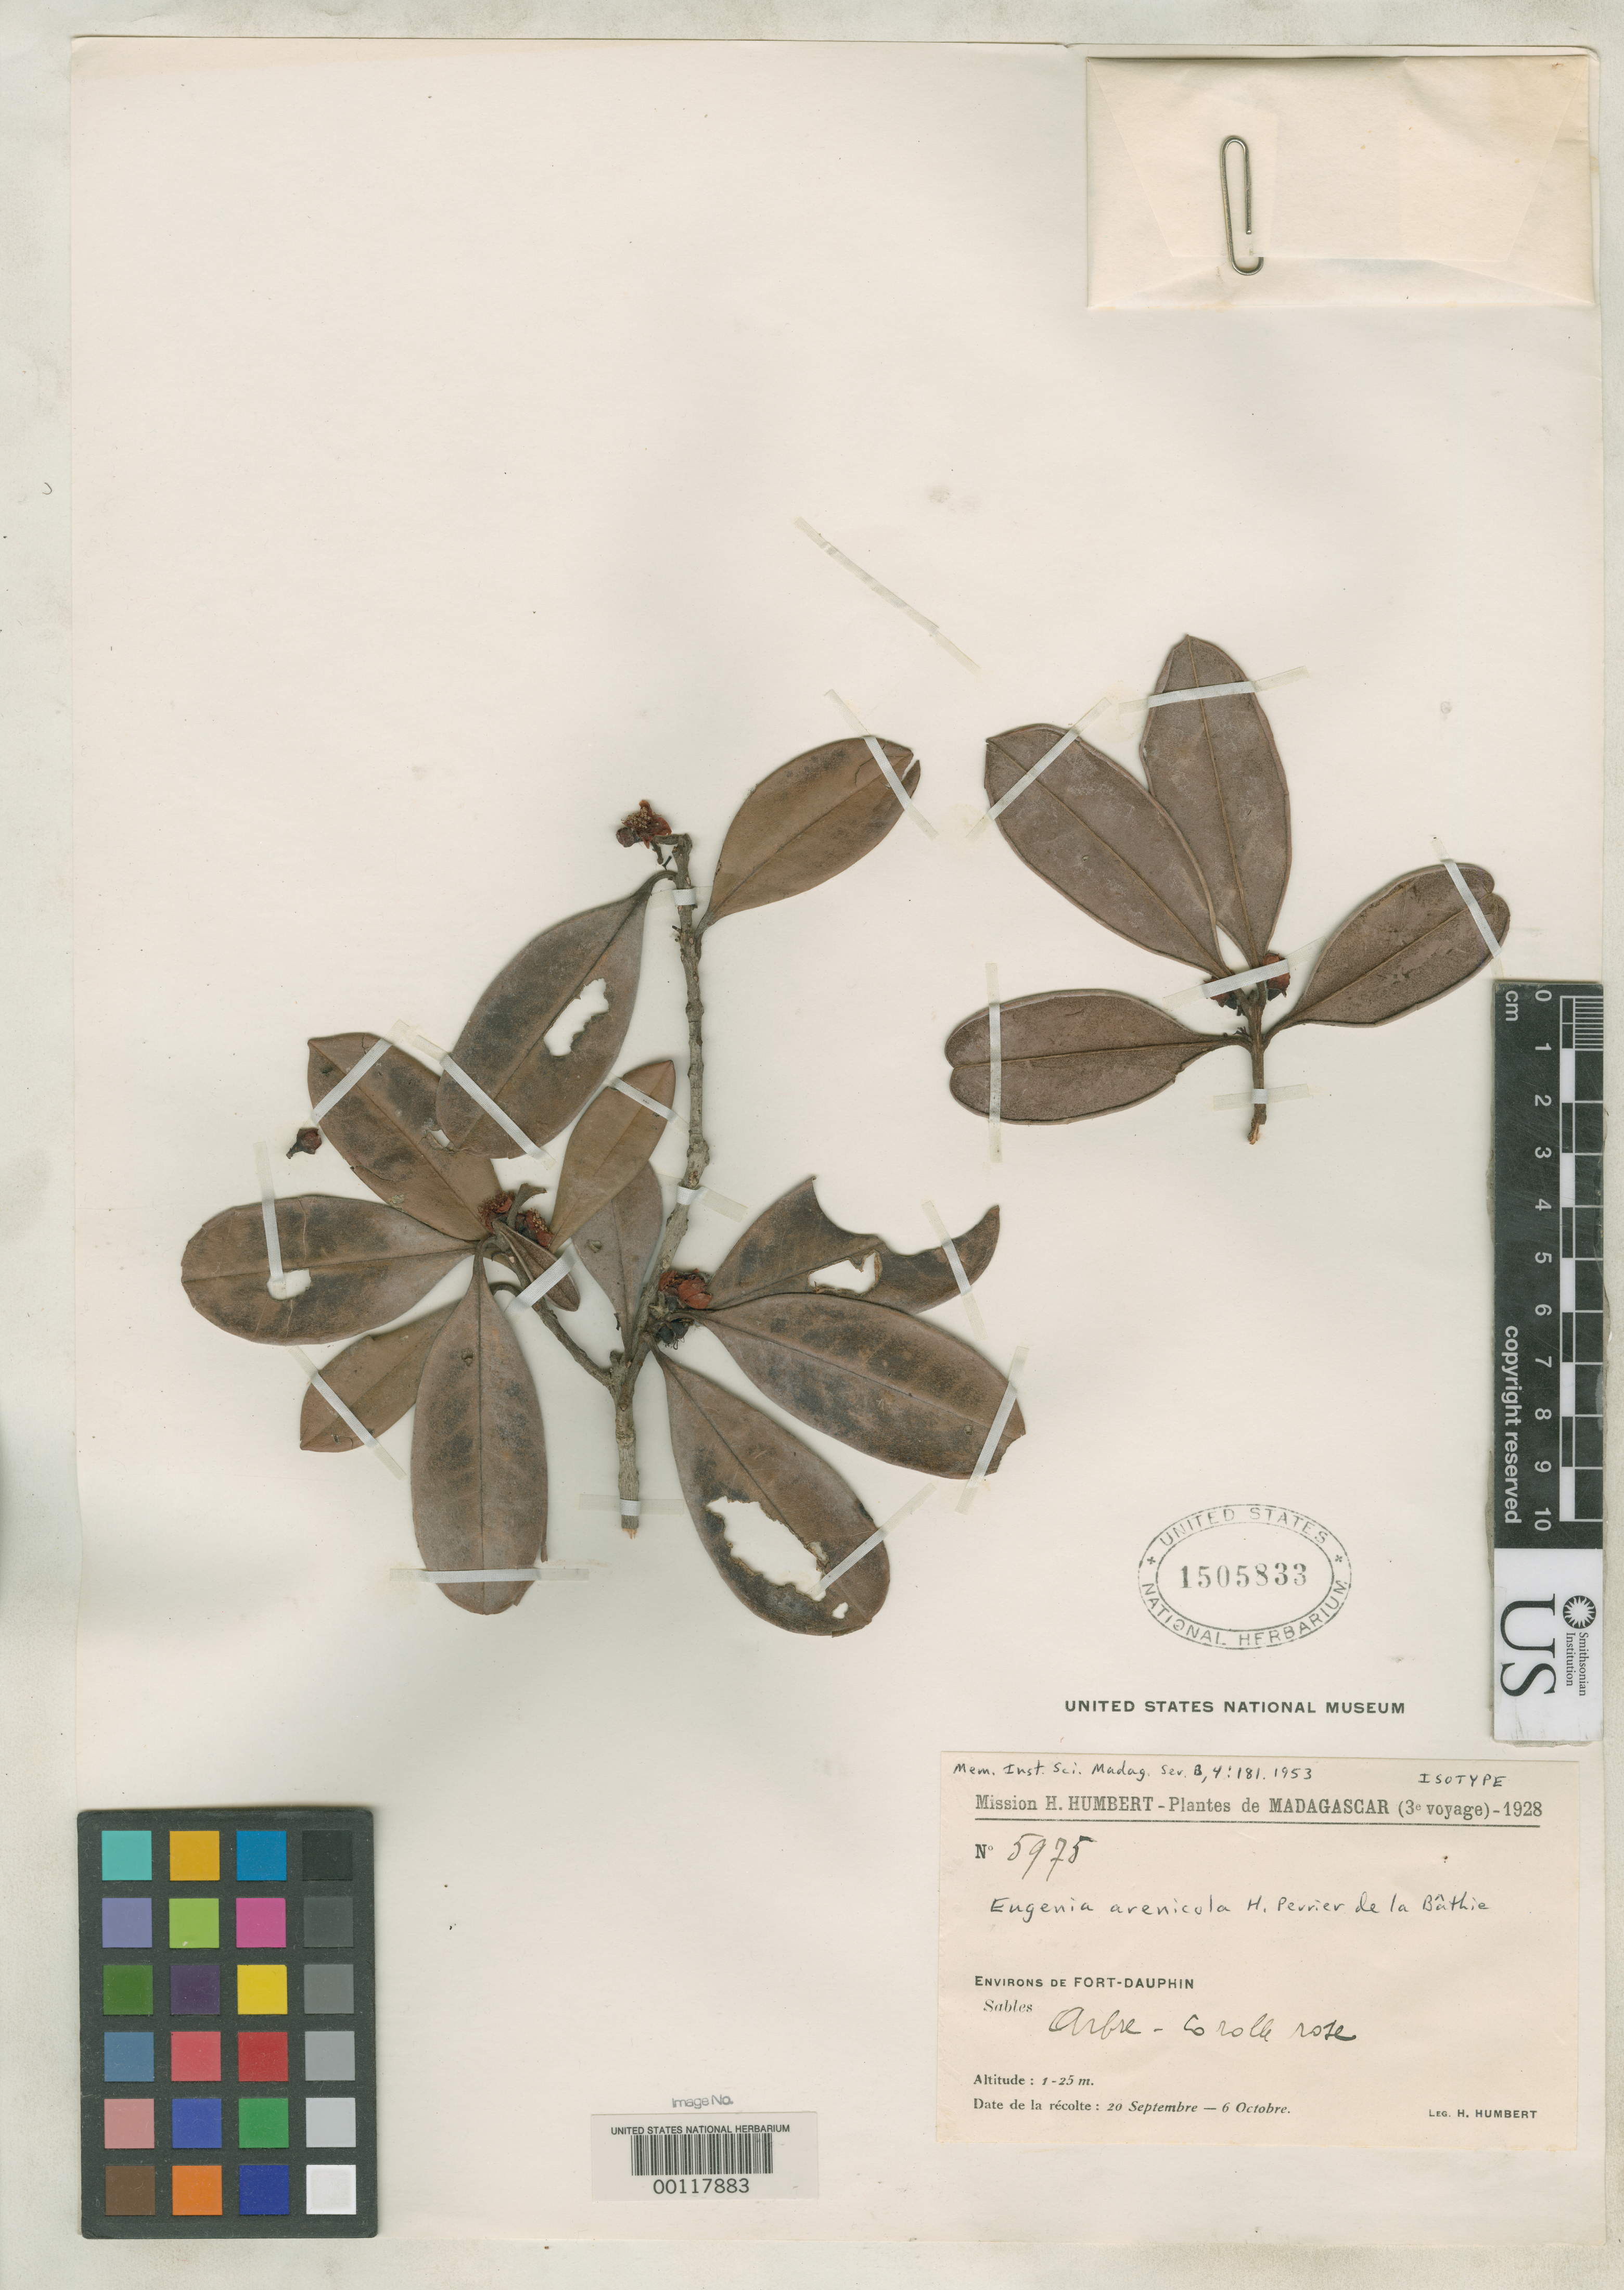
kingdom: Plantae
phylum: Tracheophyta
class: Magnoliopsida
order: Myrtales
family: Myrtaceae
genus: Eugenia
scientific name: Eugenia arenicola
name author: H. Perrier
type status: Isotype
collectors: H. Humbert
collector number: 5975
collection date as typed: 20 Sep 1928 to 06 Oct 1928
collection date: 1928-09-20/1928-10-06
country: Madagascar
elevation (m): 1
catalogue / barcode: US 1505833